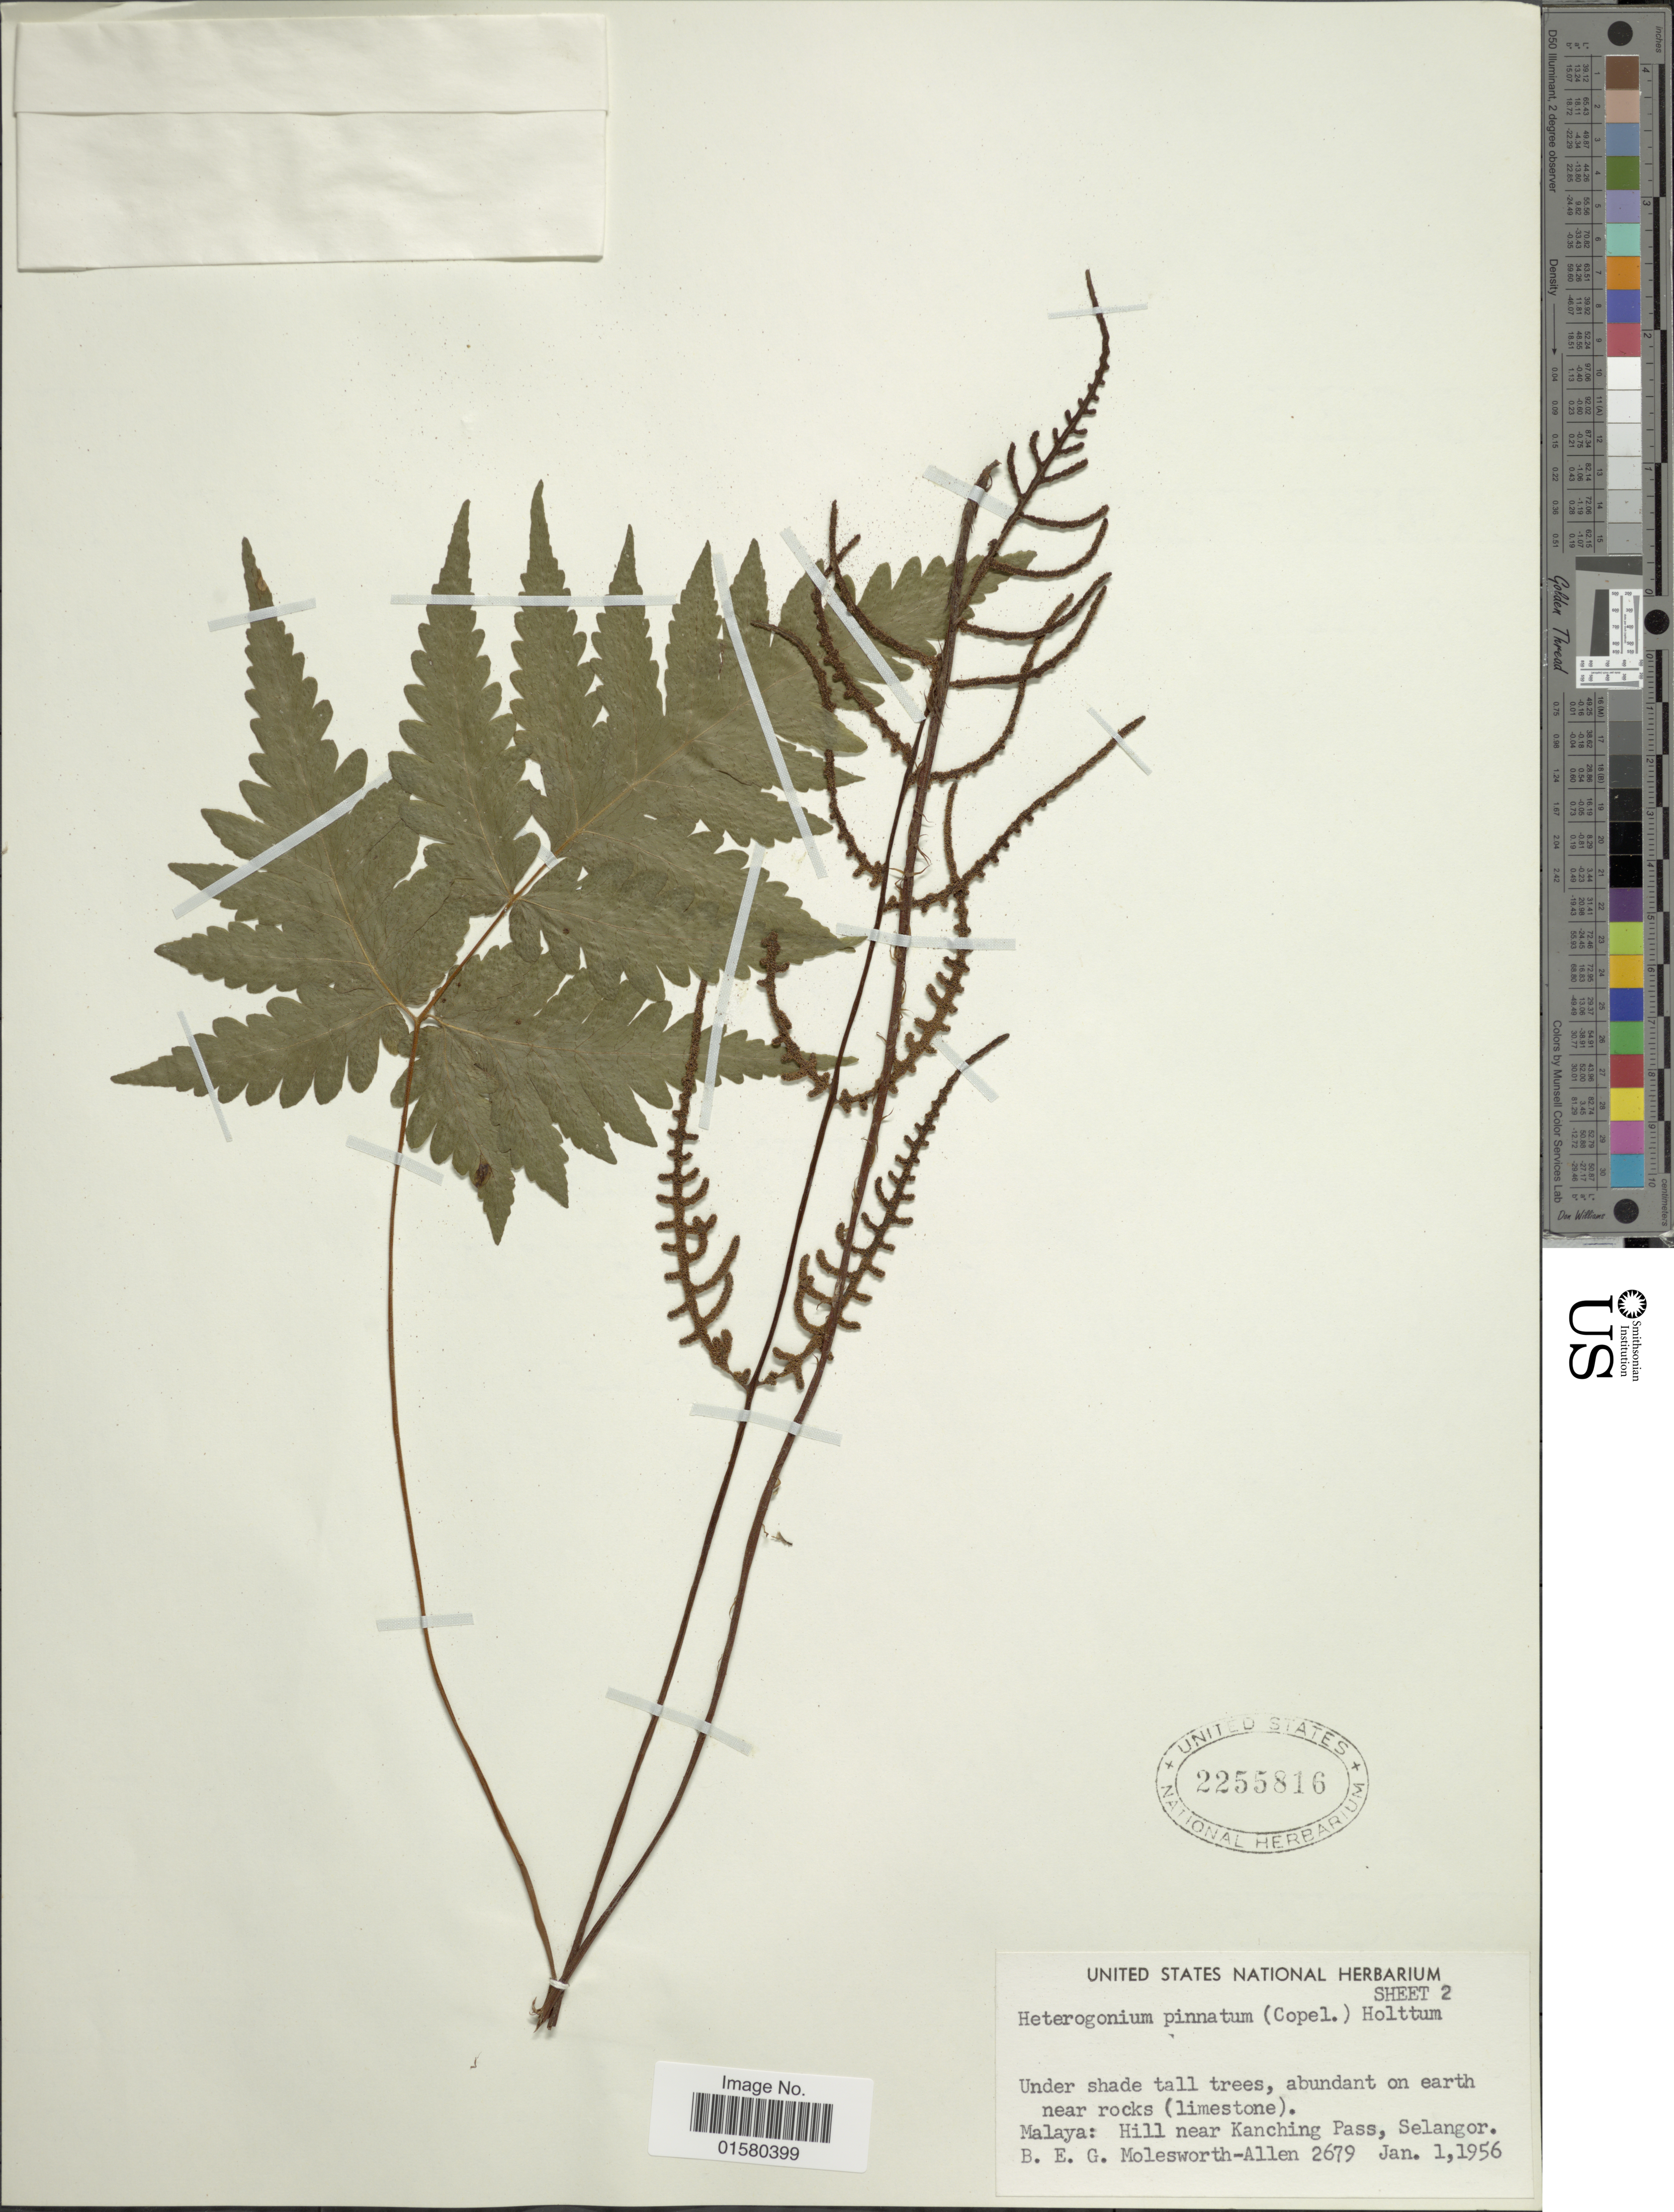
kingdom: Plantae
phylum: Tracheophyta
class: Polypodiopsida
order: Polypodiales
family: Tectariaceae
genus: Tectaria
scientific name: Tectaria pinnata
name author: (C. Chr.) R.M. Tryon & A.F. Tryon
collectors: B. E. G. Molesworth-Allen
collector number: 2679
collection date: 1956-01-01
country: Malaysia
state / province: Selangor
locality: Malaya: Hills near Kaching Pass,Selangor.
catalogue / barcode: US 2255816